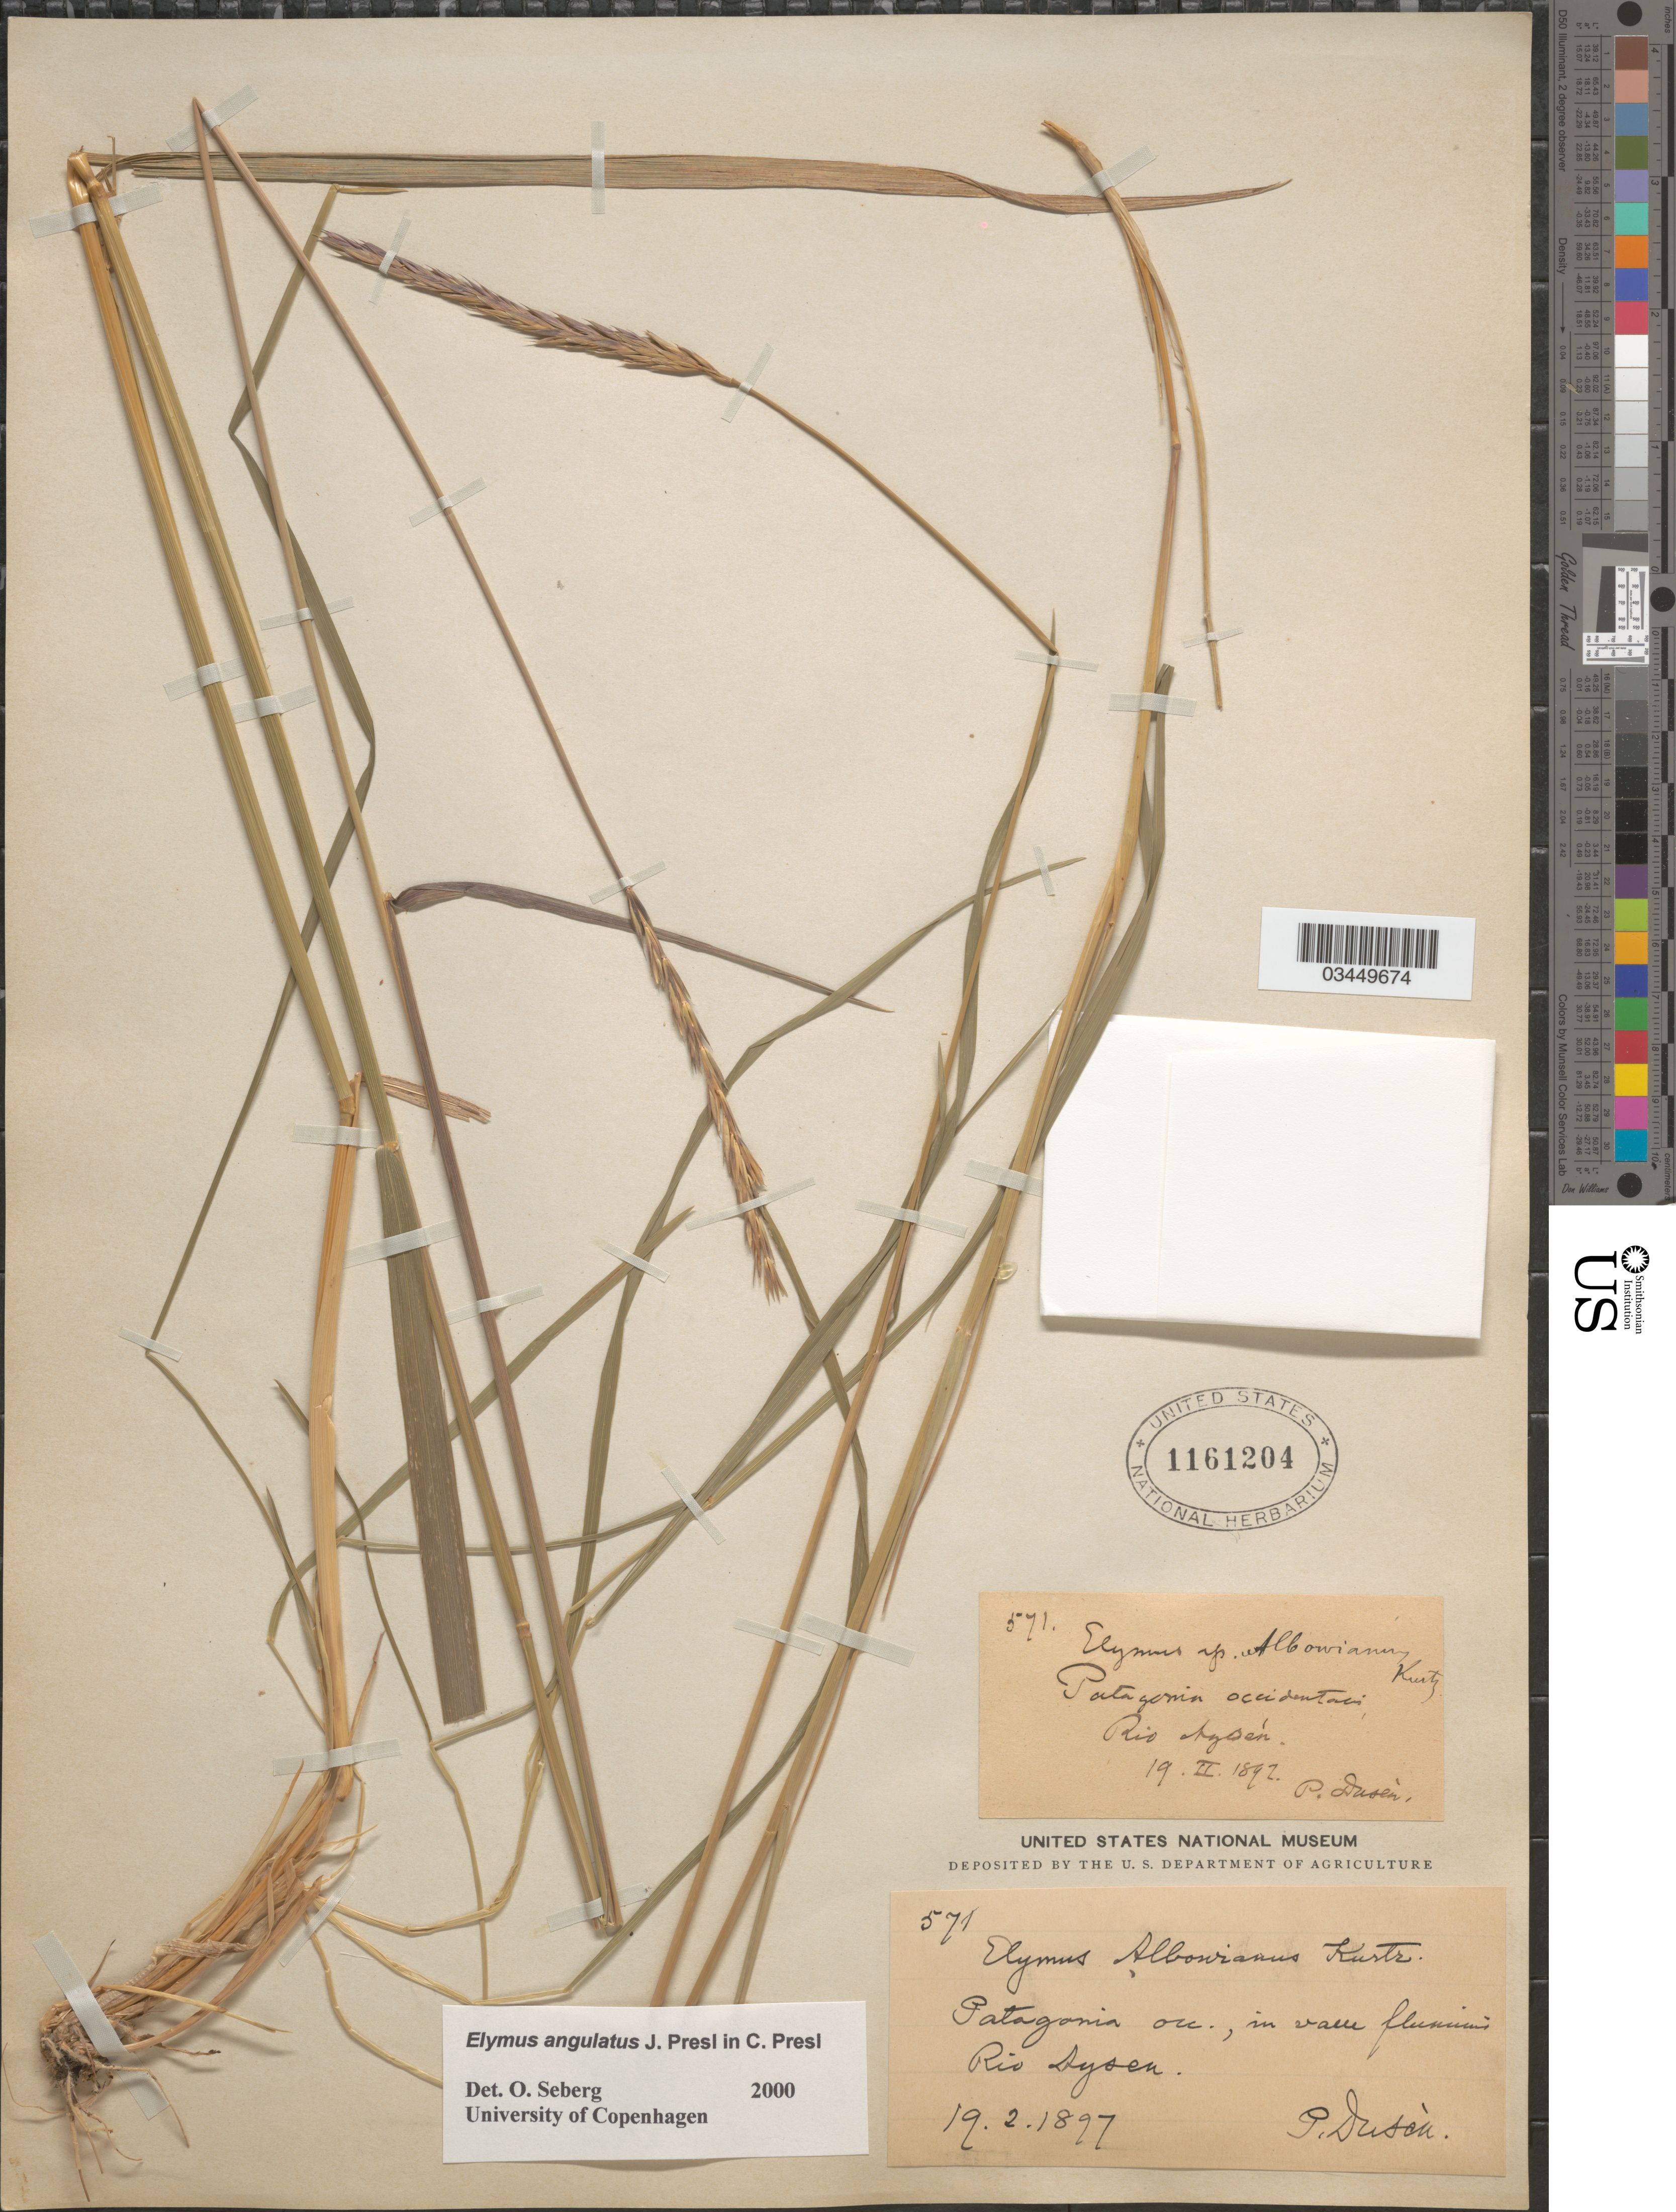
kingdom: Plantae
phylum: Tracheophyta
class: Liliopsida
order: Poales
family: Poaceae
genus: Elymus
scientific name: Elymus angulatus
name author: J. Presl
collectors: P. Dusén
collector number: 571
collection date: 1897-02-19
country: Chile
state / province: Aisén (XI)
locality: Patagonia occ., in valle fluminis. Rio Aysen.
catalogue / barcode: US 1161204